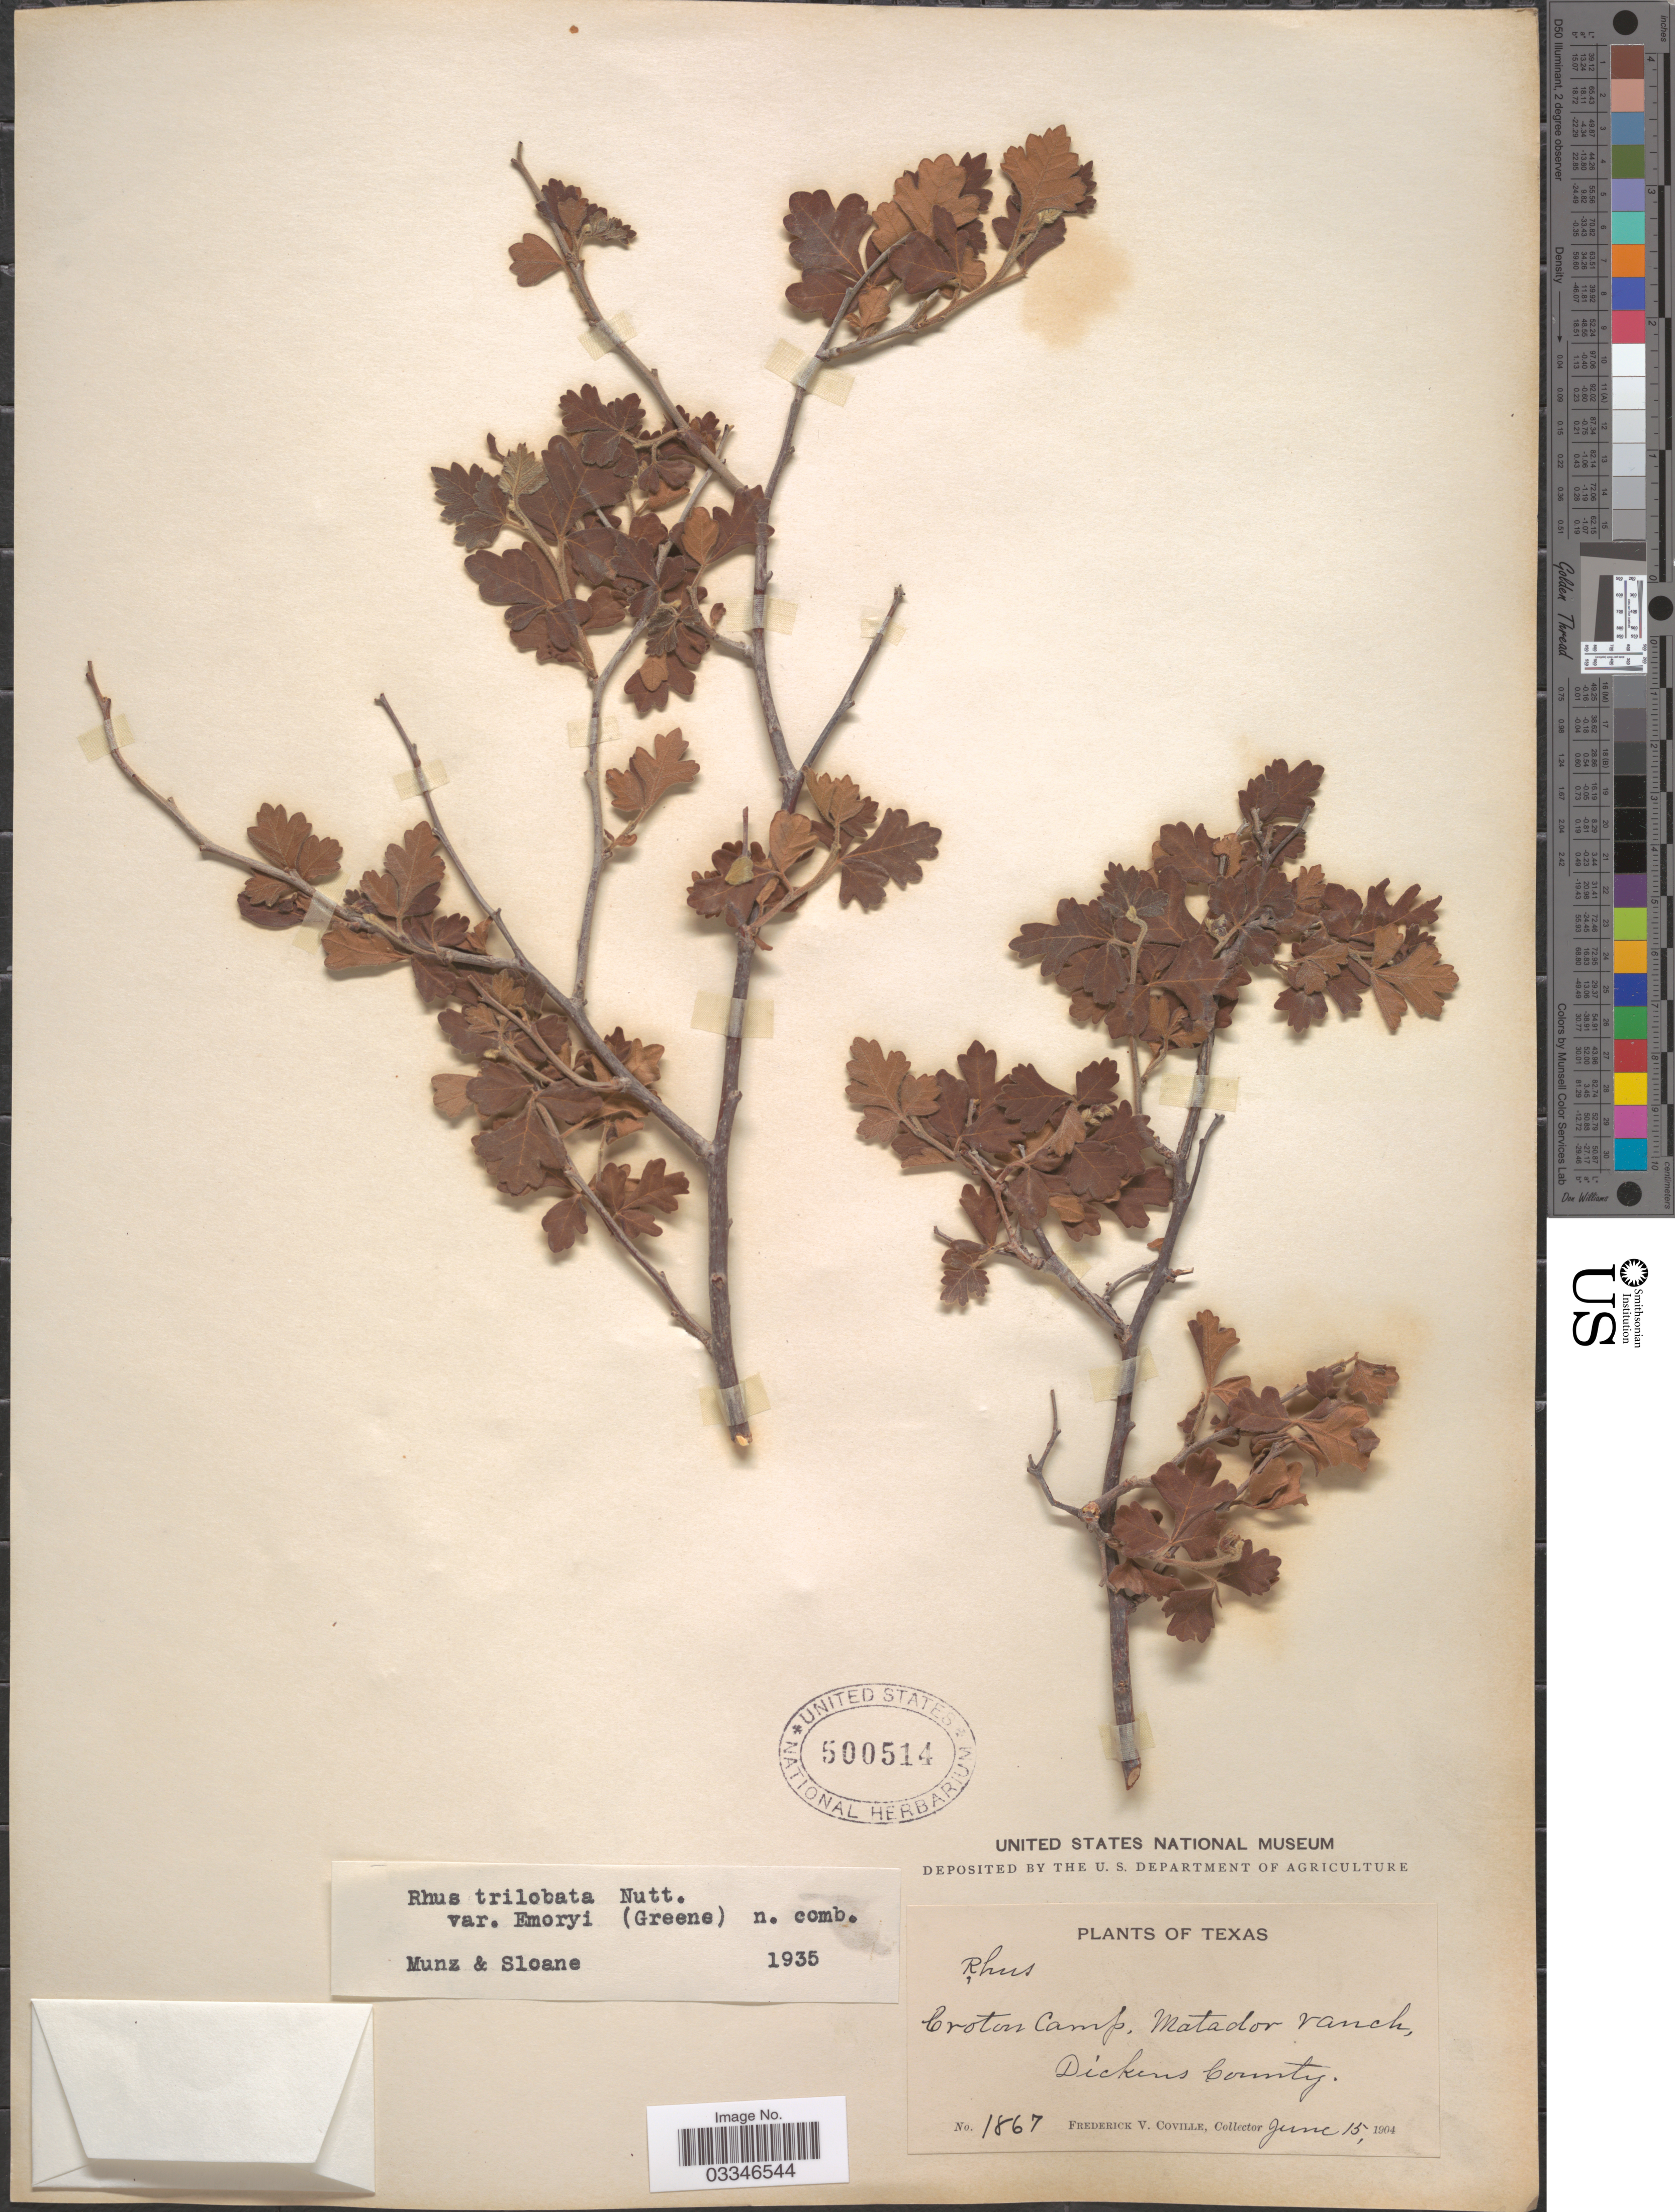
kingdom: Plantae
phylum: Tracheophyta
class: Magnoliopsida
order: Sapindales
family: Anacardiaceae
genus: Rhus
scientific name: Rhus trilobata var. pilosissima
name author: Engl.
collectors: F. V. Coville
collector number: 1867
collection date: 1904-06-15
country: United States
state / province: Texas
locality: Croton Camp, Matador ranch, Dickens County.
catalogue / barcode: US 500514